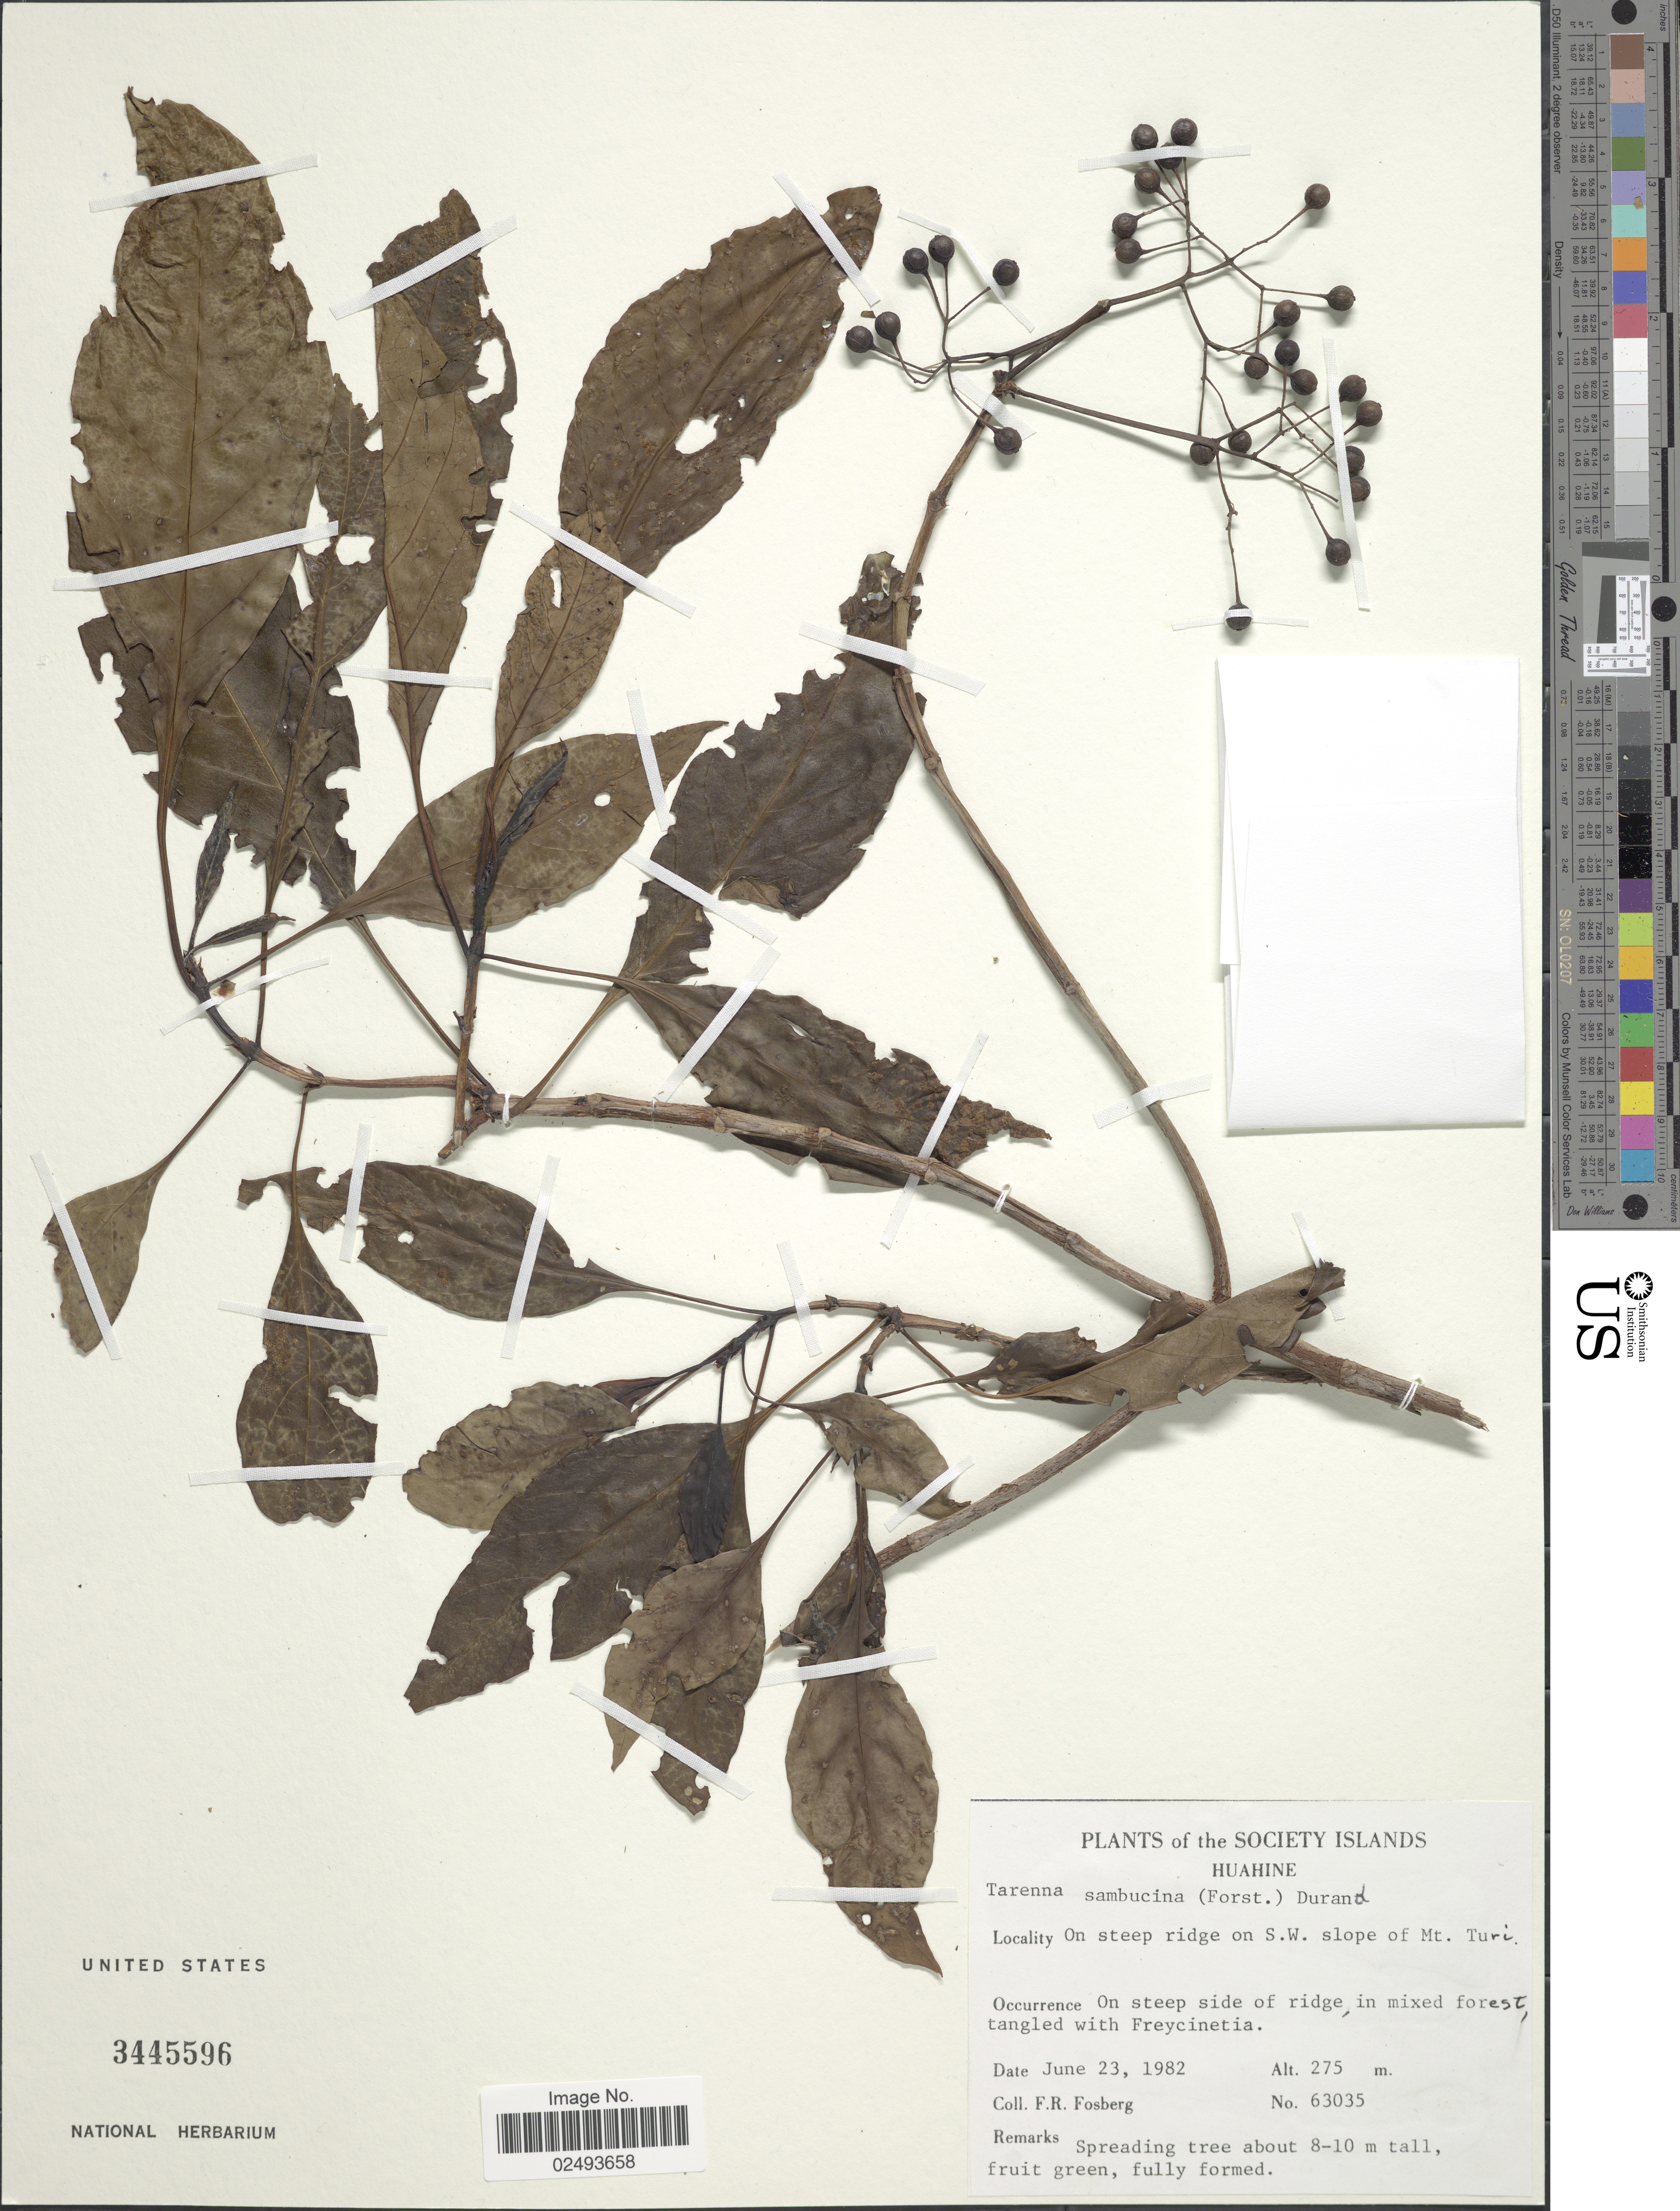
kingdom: Plantae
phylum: Tracheophyta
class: Magnoliopsida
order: Gentianales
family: Rubiaceae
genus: Tarenna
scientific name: Tarenna sambucina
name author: (G. Forst.) Drake ex Durand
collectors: F. R. Fosberg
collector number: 63035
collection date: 1982-06-23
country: French Polynesia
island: Huahine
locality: Society Islands, Huahine, On steep ridge on S.W. slope of Mt. Turi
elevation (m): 275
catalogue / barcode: US 3445596